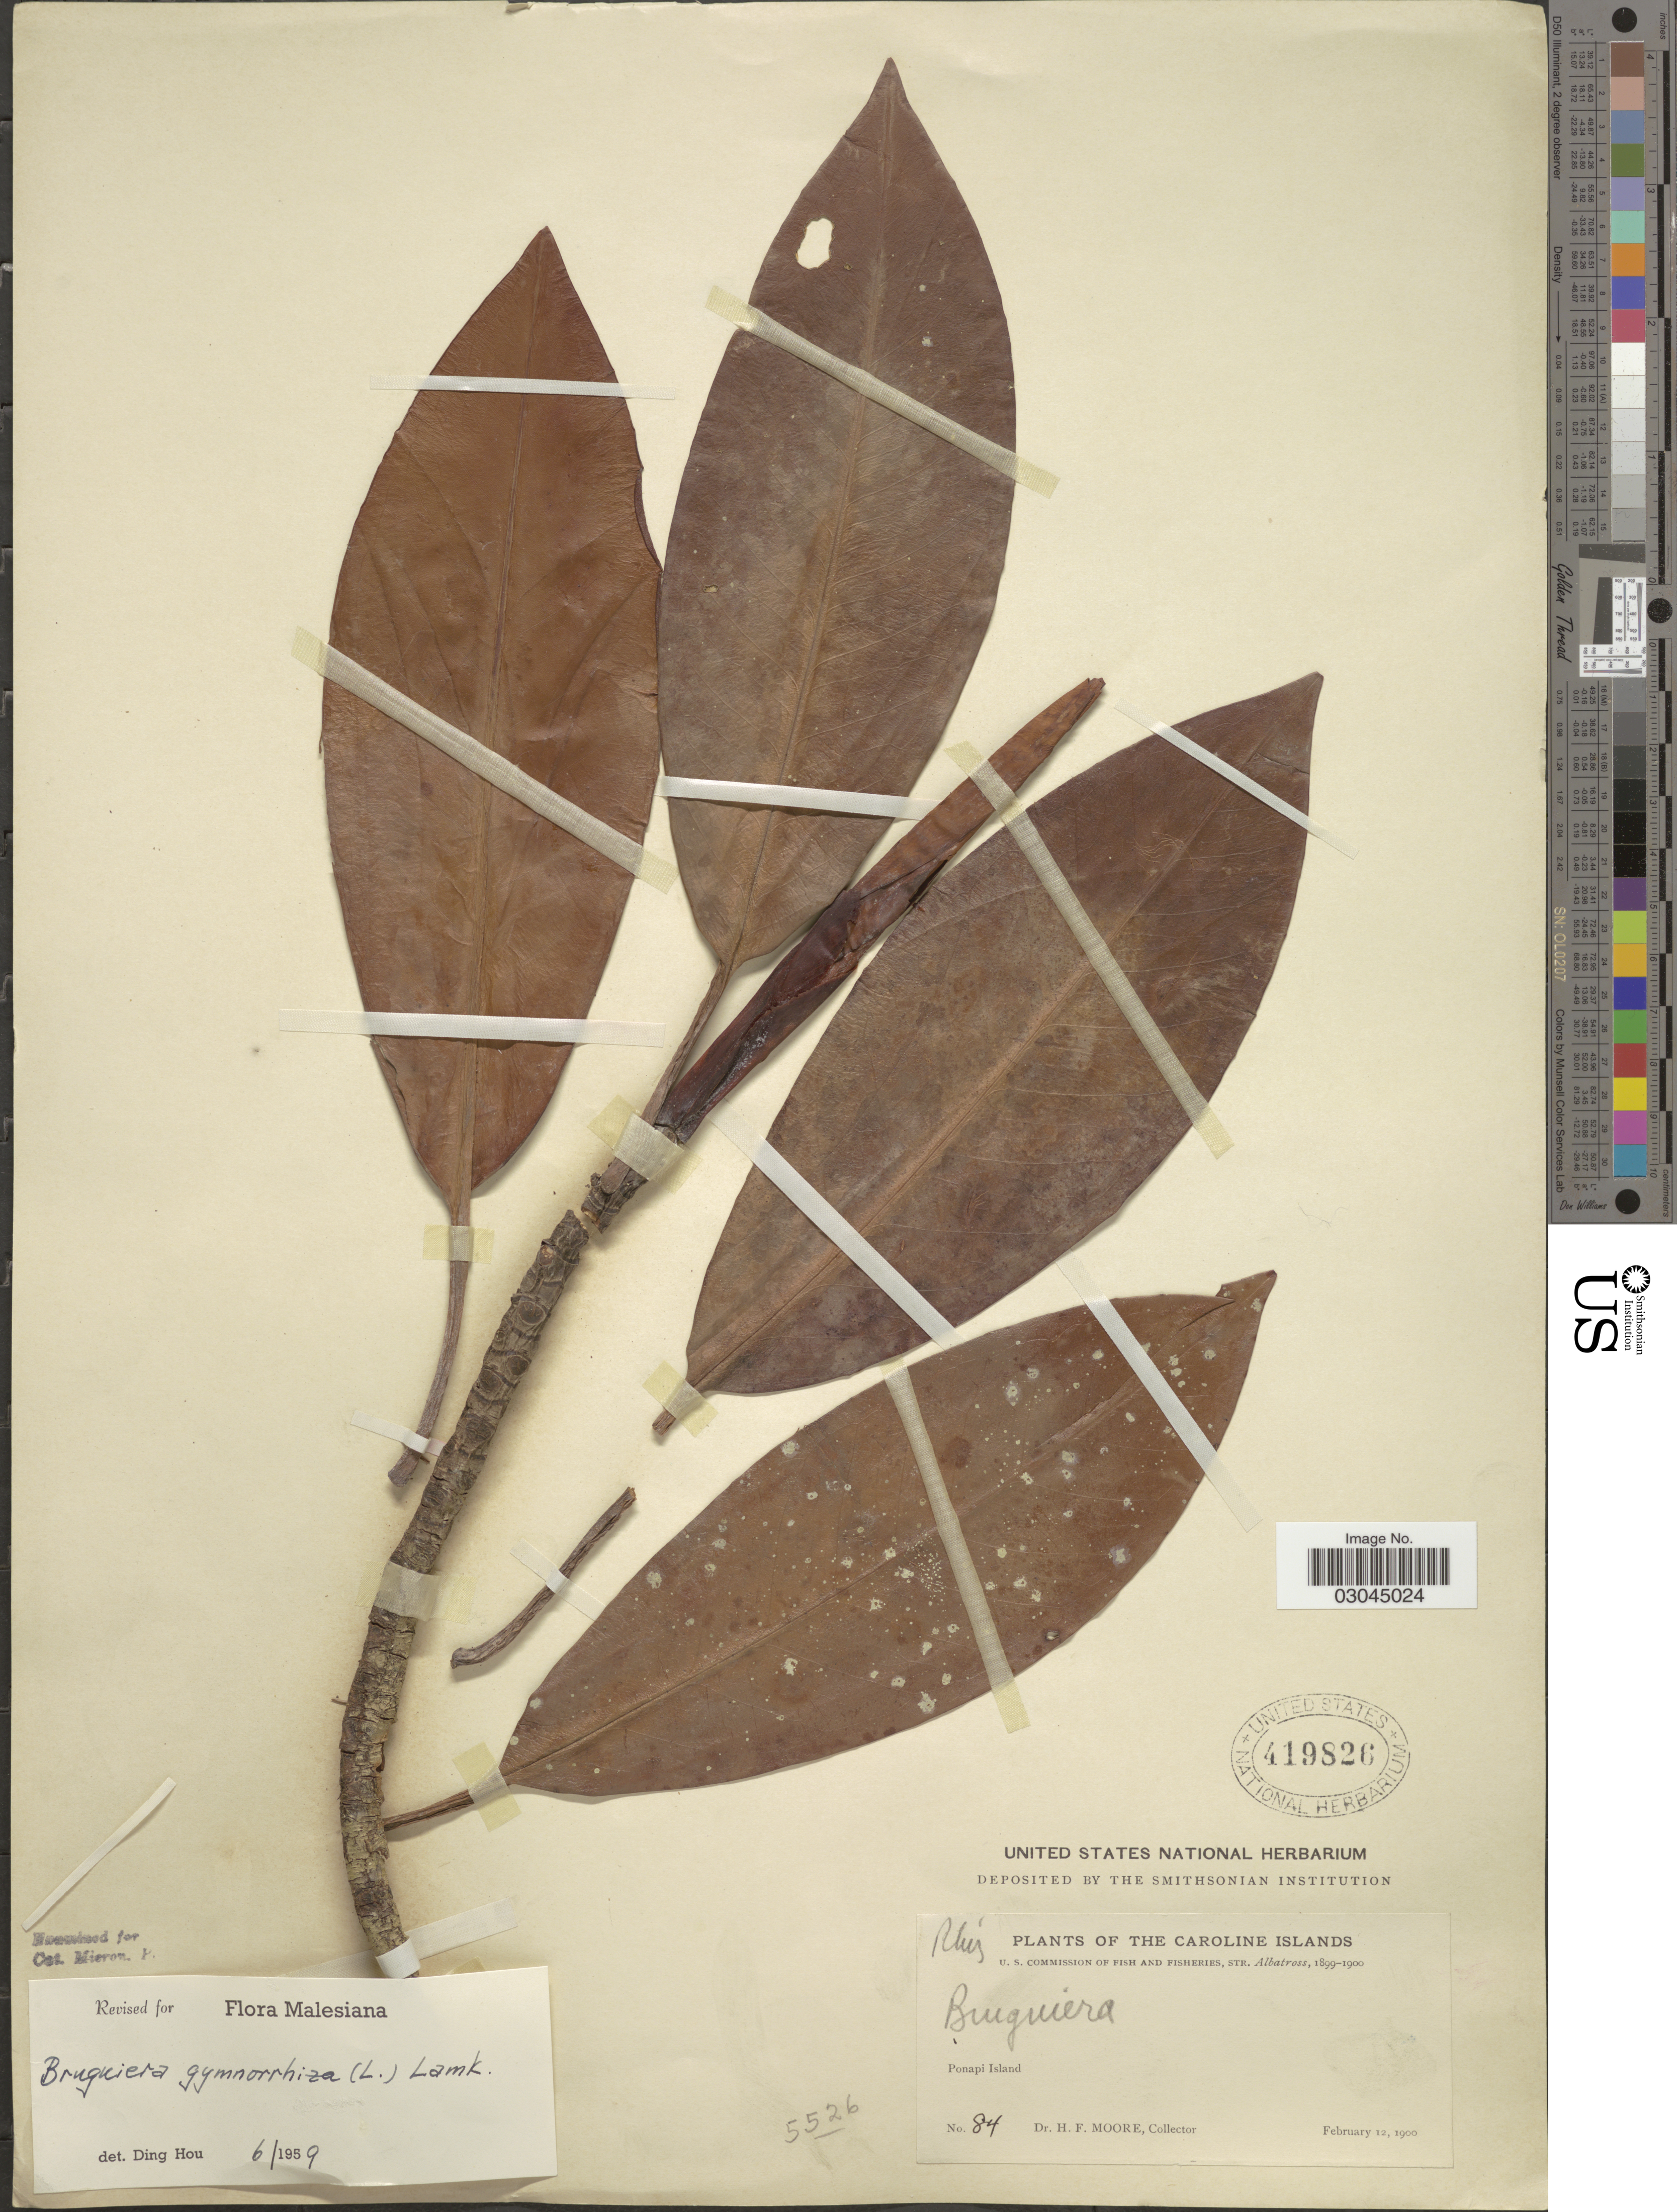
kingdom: Plantae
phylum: Tracheophyta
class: Magnoliopsida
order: Malpighiales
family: Rhizophoraceae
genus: Bruguiera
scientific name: Bruguiera gymnorhiza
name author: (L.) Savigny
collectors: H. F. Moore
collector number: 84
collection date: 1900-02-12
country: Micronesia, Federated States of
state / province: Pohnpei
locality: The Caroline Islands, Ponapi Island.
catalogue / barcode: US 419826